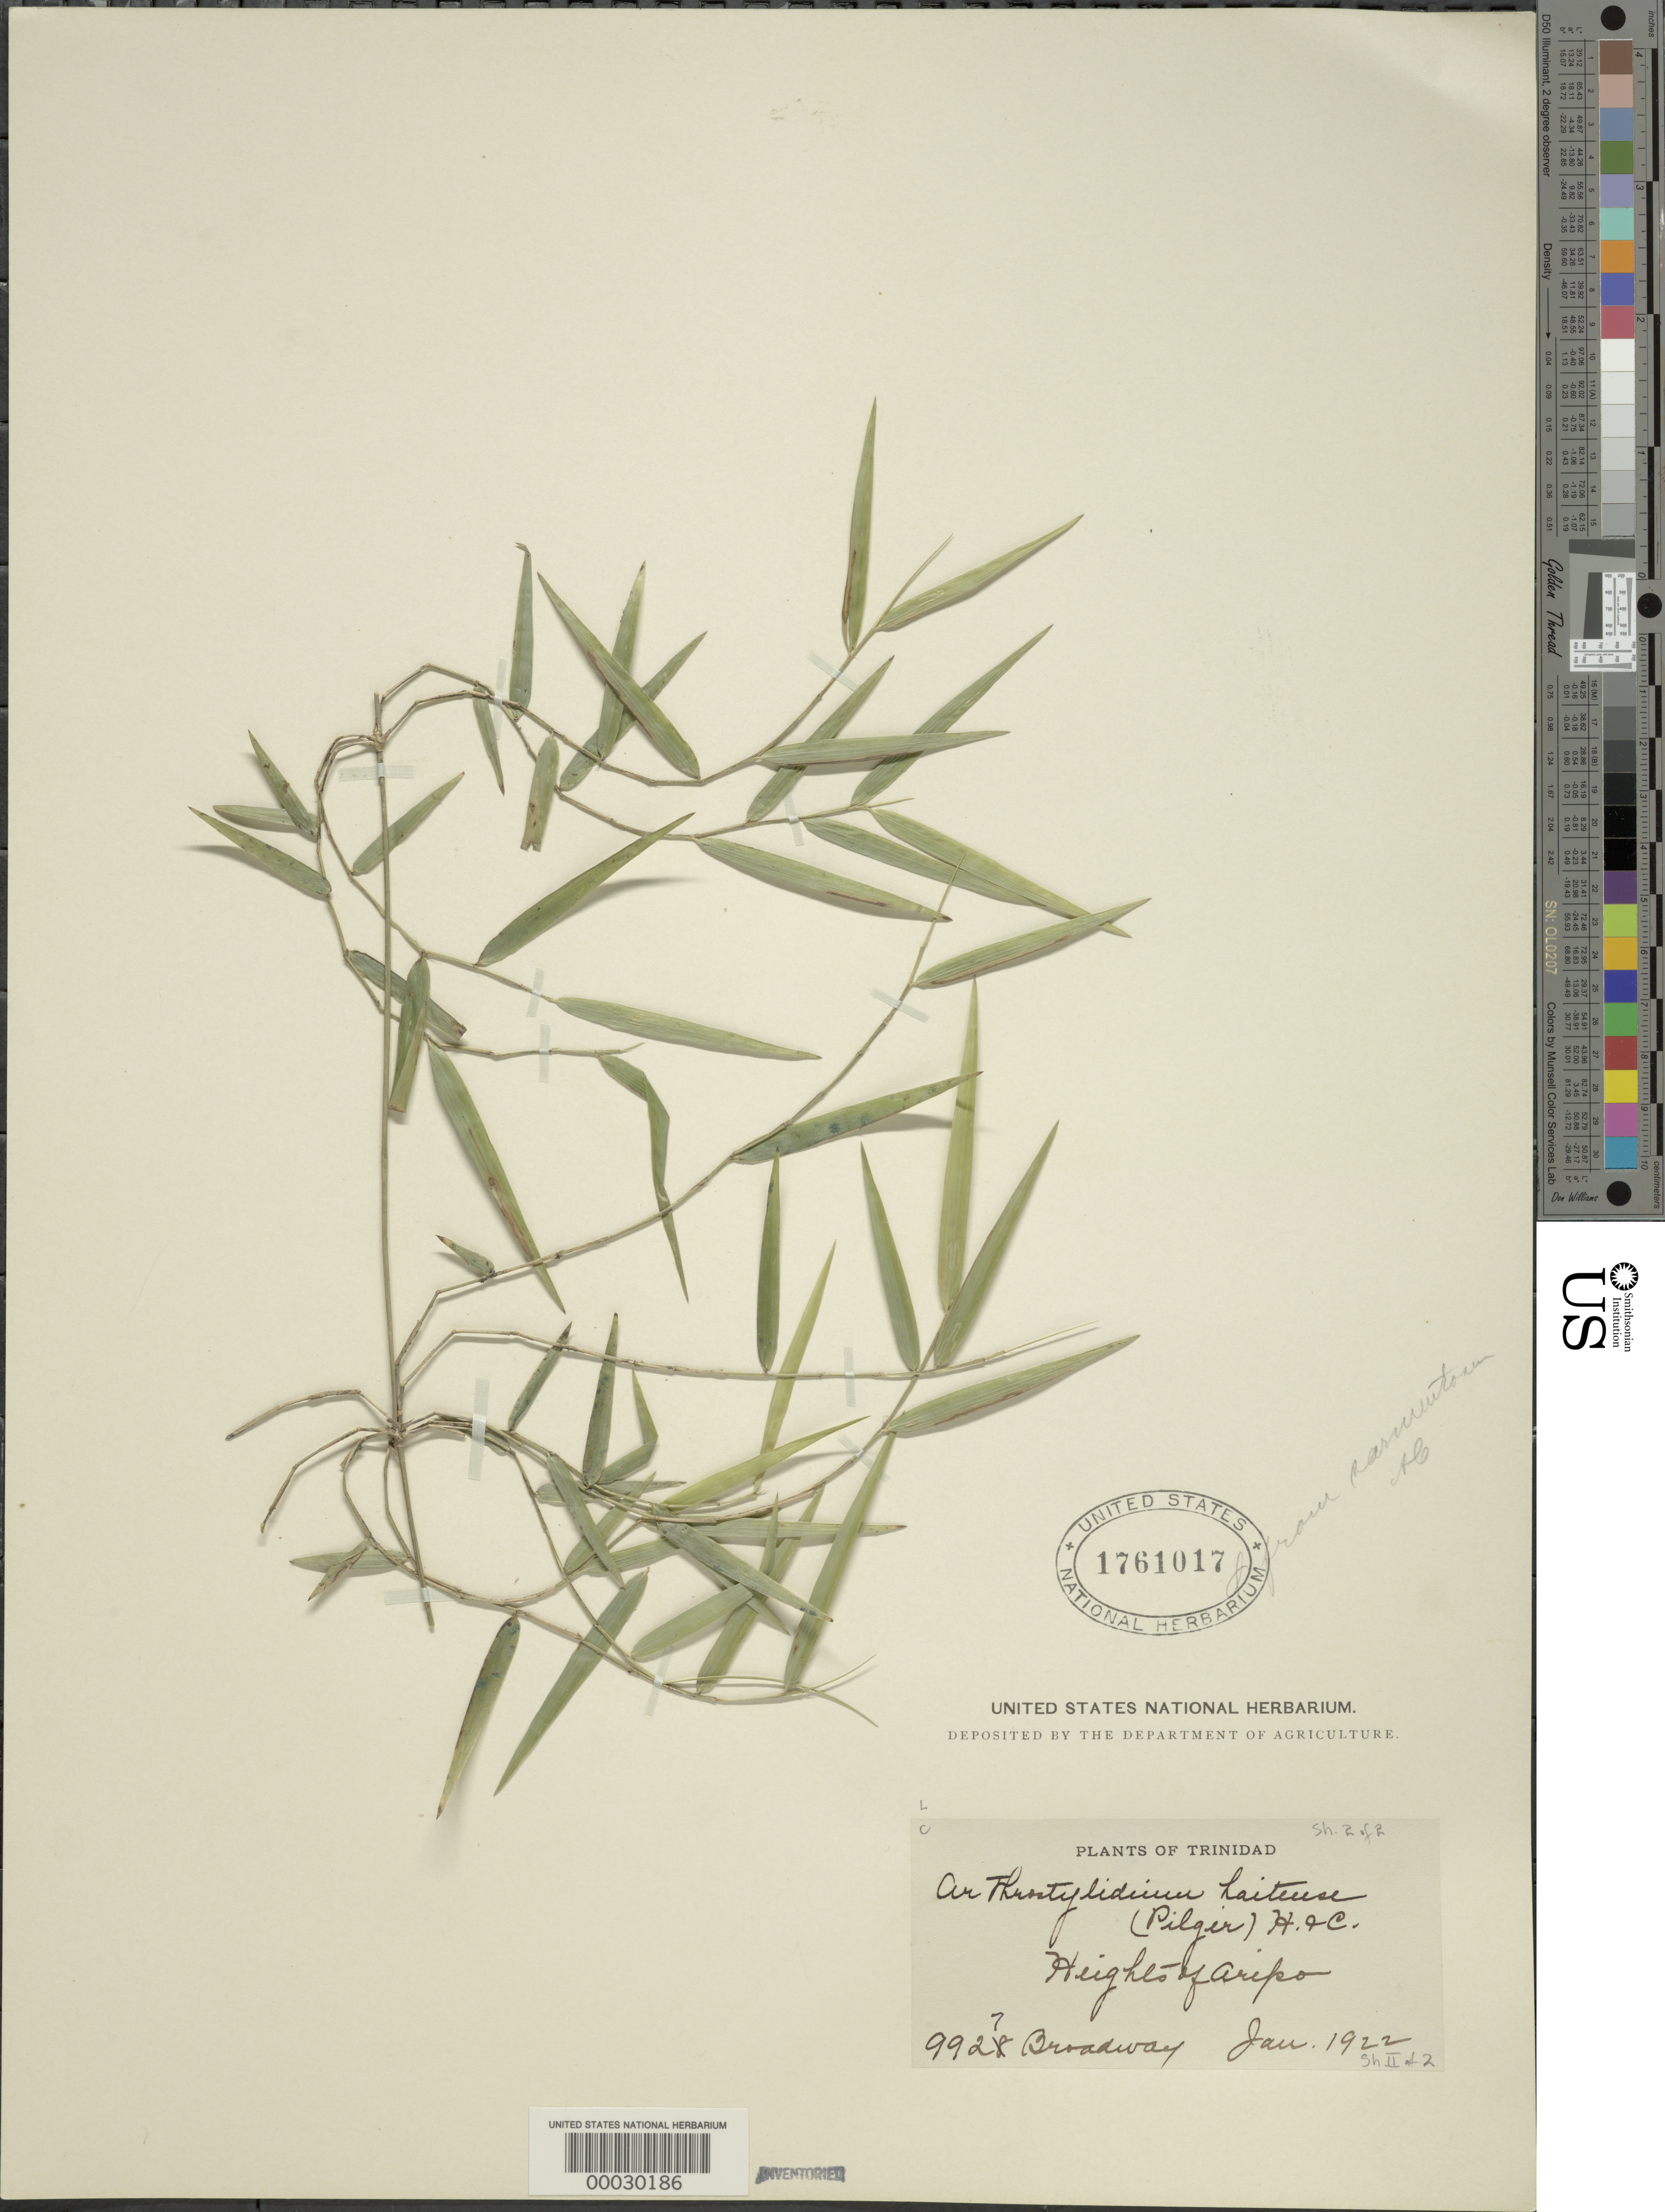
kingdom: Plantae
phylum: Tracheophyta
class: Liliopsida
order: Poales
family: Poaceae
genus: Arthrostylidium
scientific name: Arthrostylidium haitiense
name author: (Pilg.) Hitchc. & Chase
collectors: W. E. Broadway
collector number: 9927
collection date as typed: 10 Jan 1922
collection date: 1922-01-10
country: Trinidad and Tobago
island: Trinidad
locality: Aripo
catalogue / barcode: US 1761017